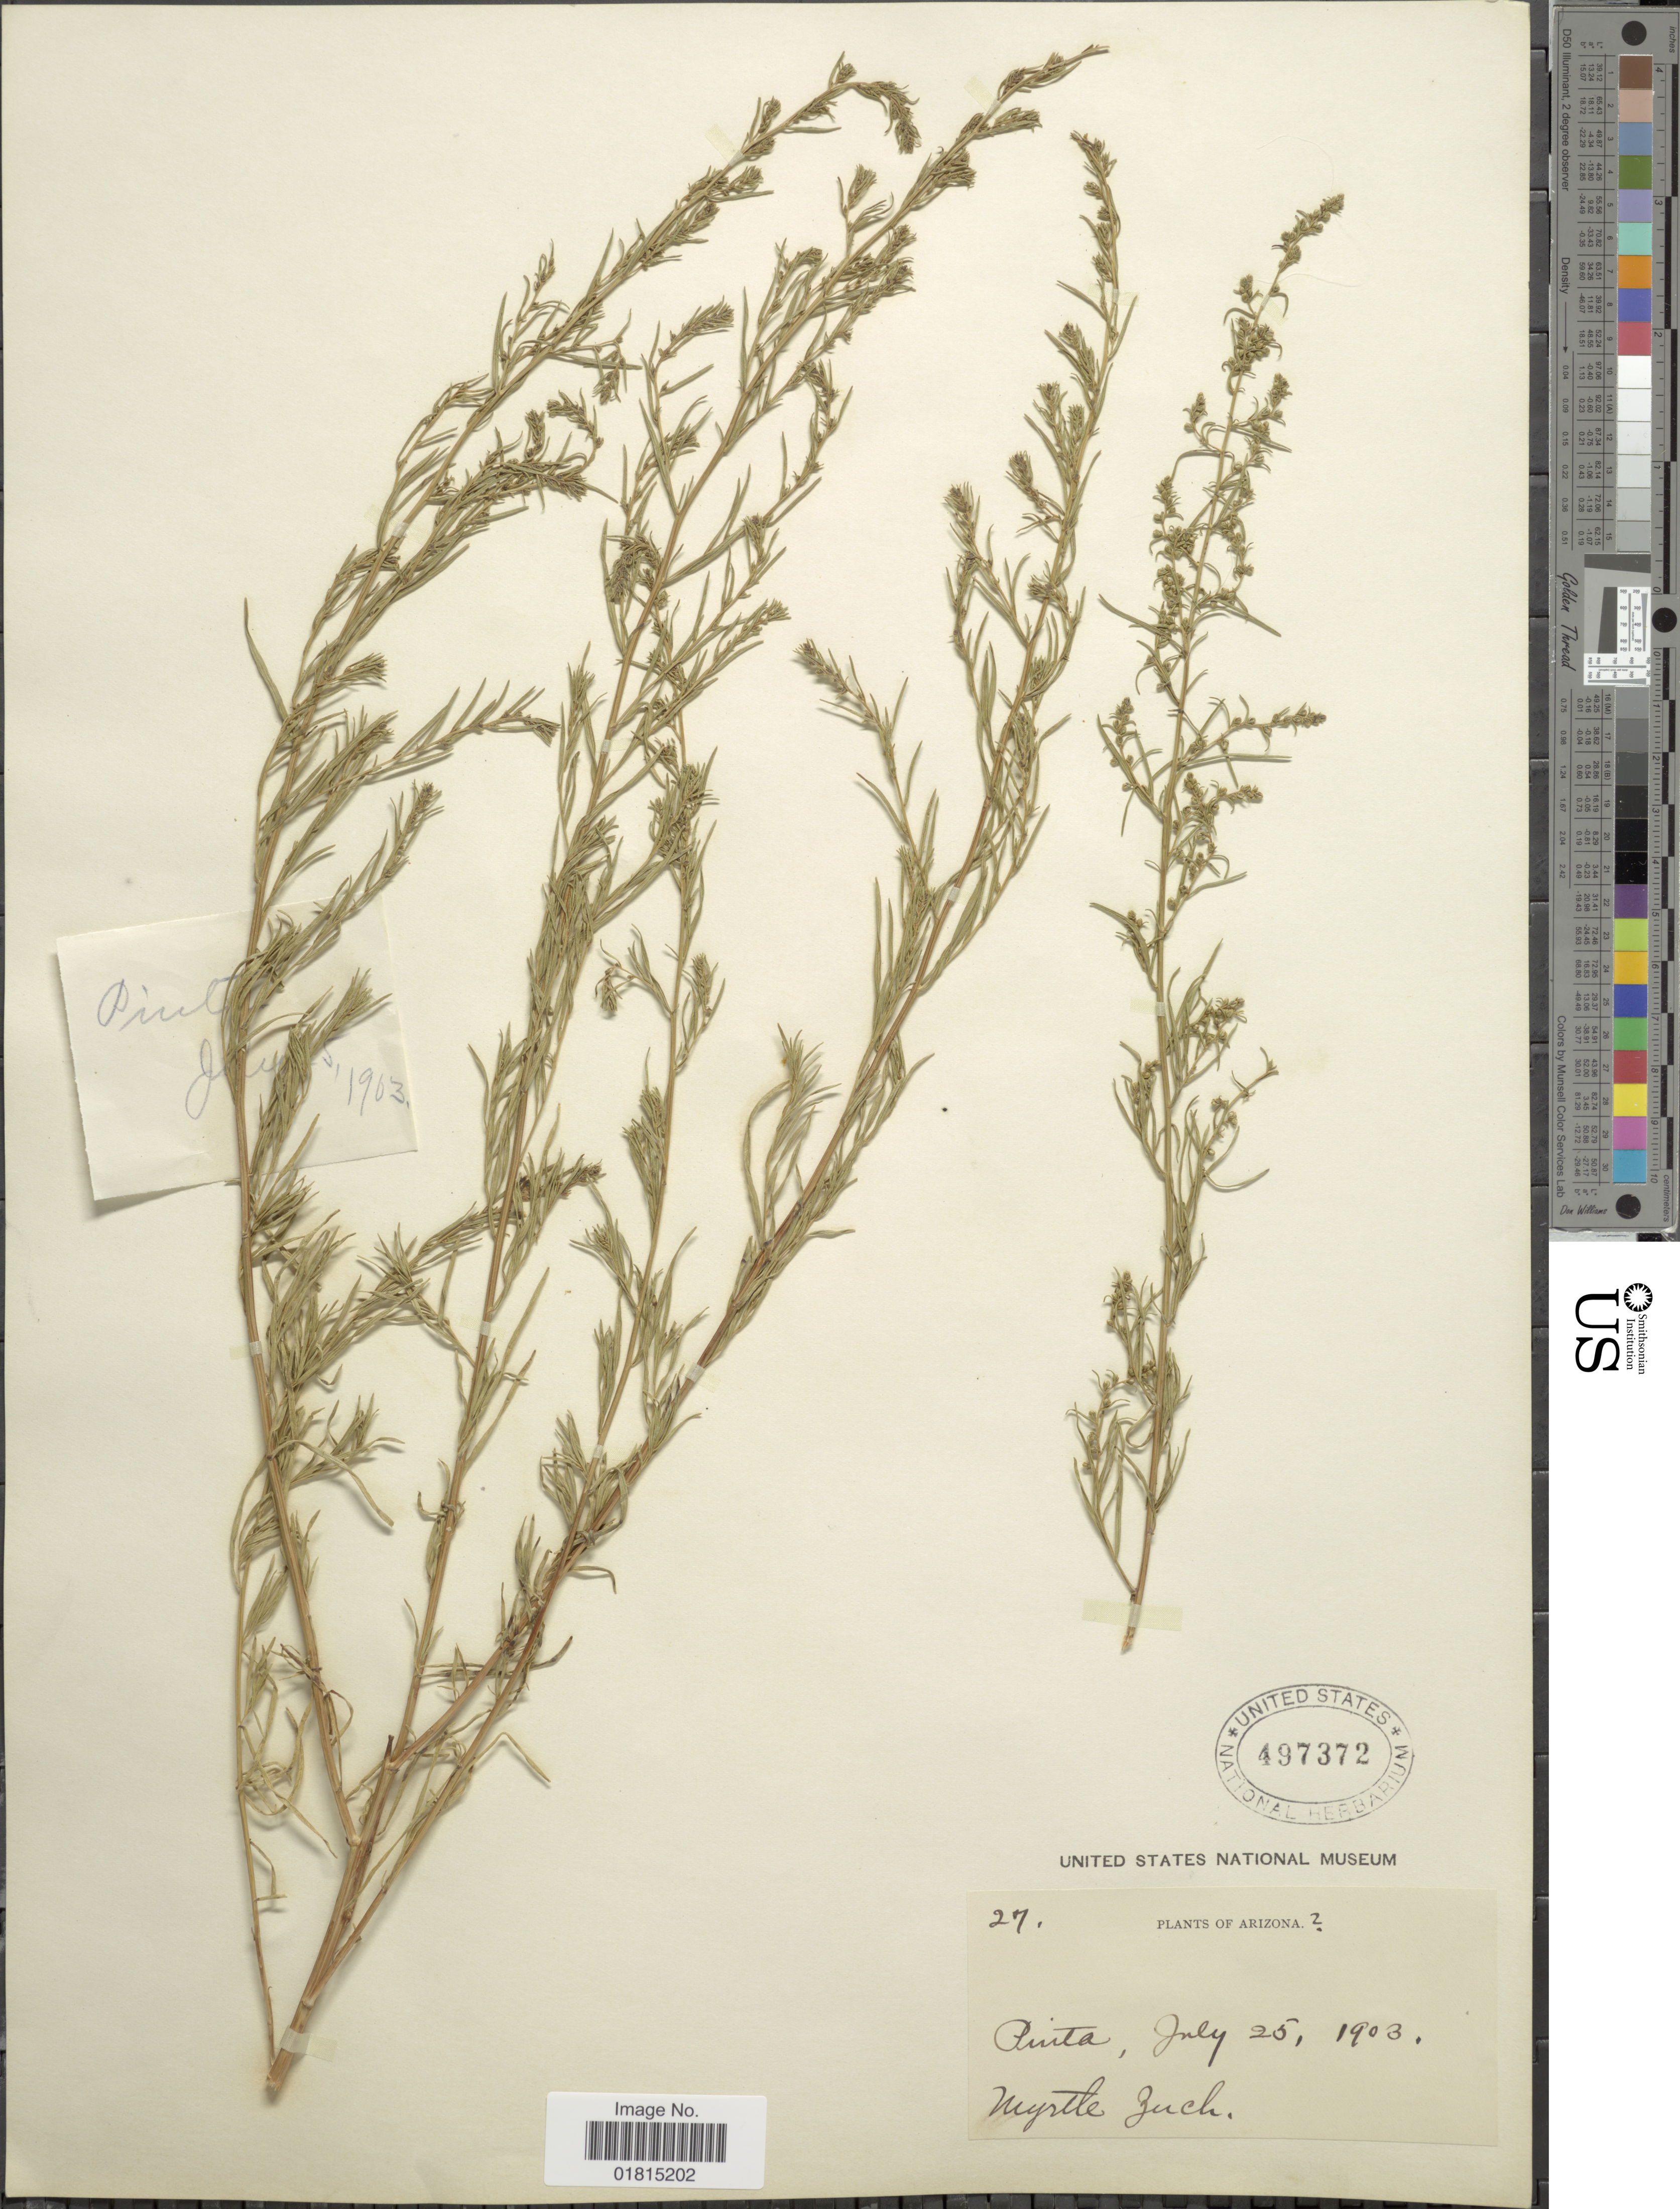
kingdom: Plantae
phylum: Tracheophyta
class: Magnoliopsida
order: Asterales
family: Asteraceae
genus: Artemisia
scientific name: Artemisia dracunculoides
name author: Pursh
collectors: M. Zuck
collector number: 27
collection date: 1903-07-25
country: United States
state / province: Arizona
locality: Pinta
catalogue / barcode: US 497372